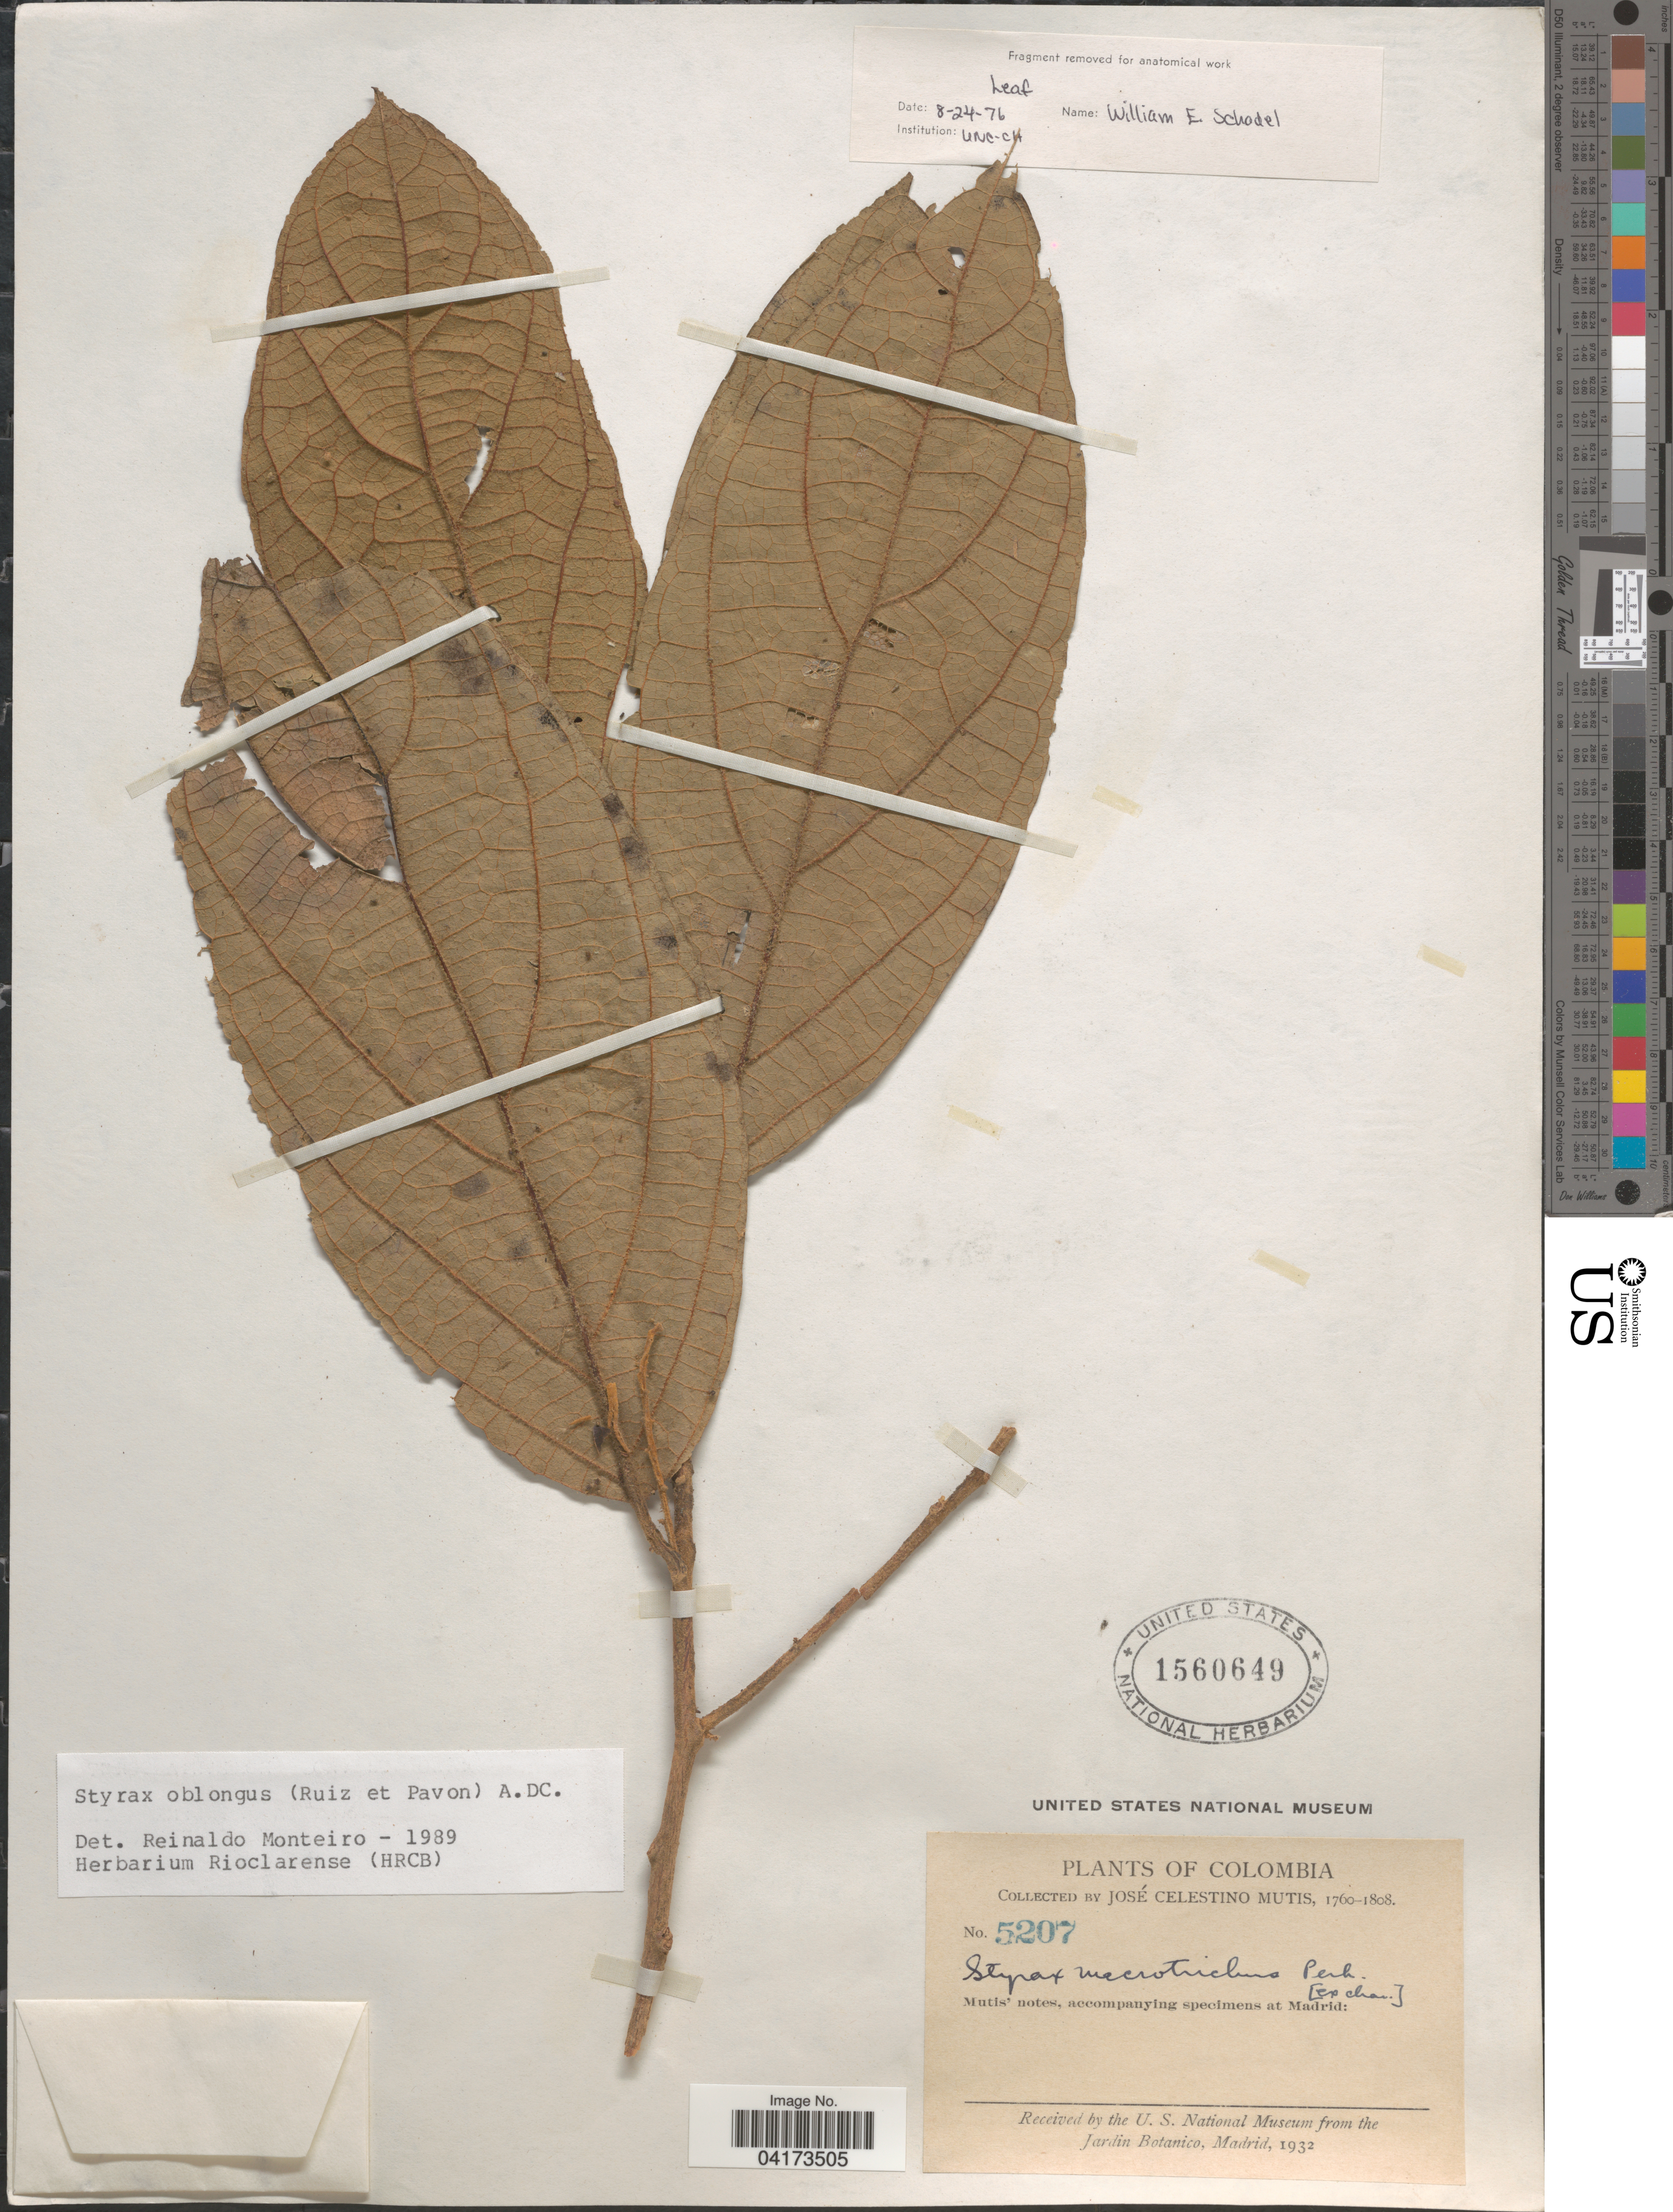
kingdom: Plantae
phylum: Tracheophyta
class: Magnoliopsida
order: Ericales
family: Styracaceae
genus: Styrax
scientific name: Styrax oblongus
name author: (Ruiz & Pav.) A. DC.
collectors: J. C. B. Mutis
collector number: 5207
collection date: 1760/1808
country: Colombia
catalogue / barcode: US 1560649